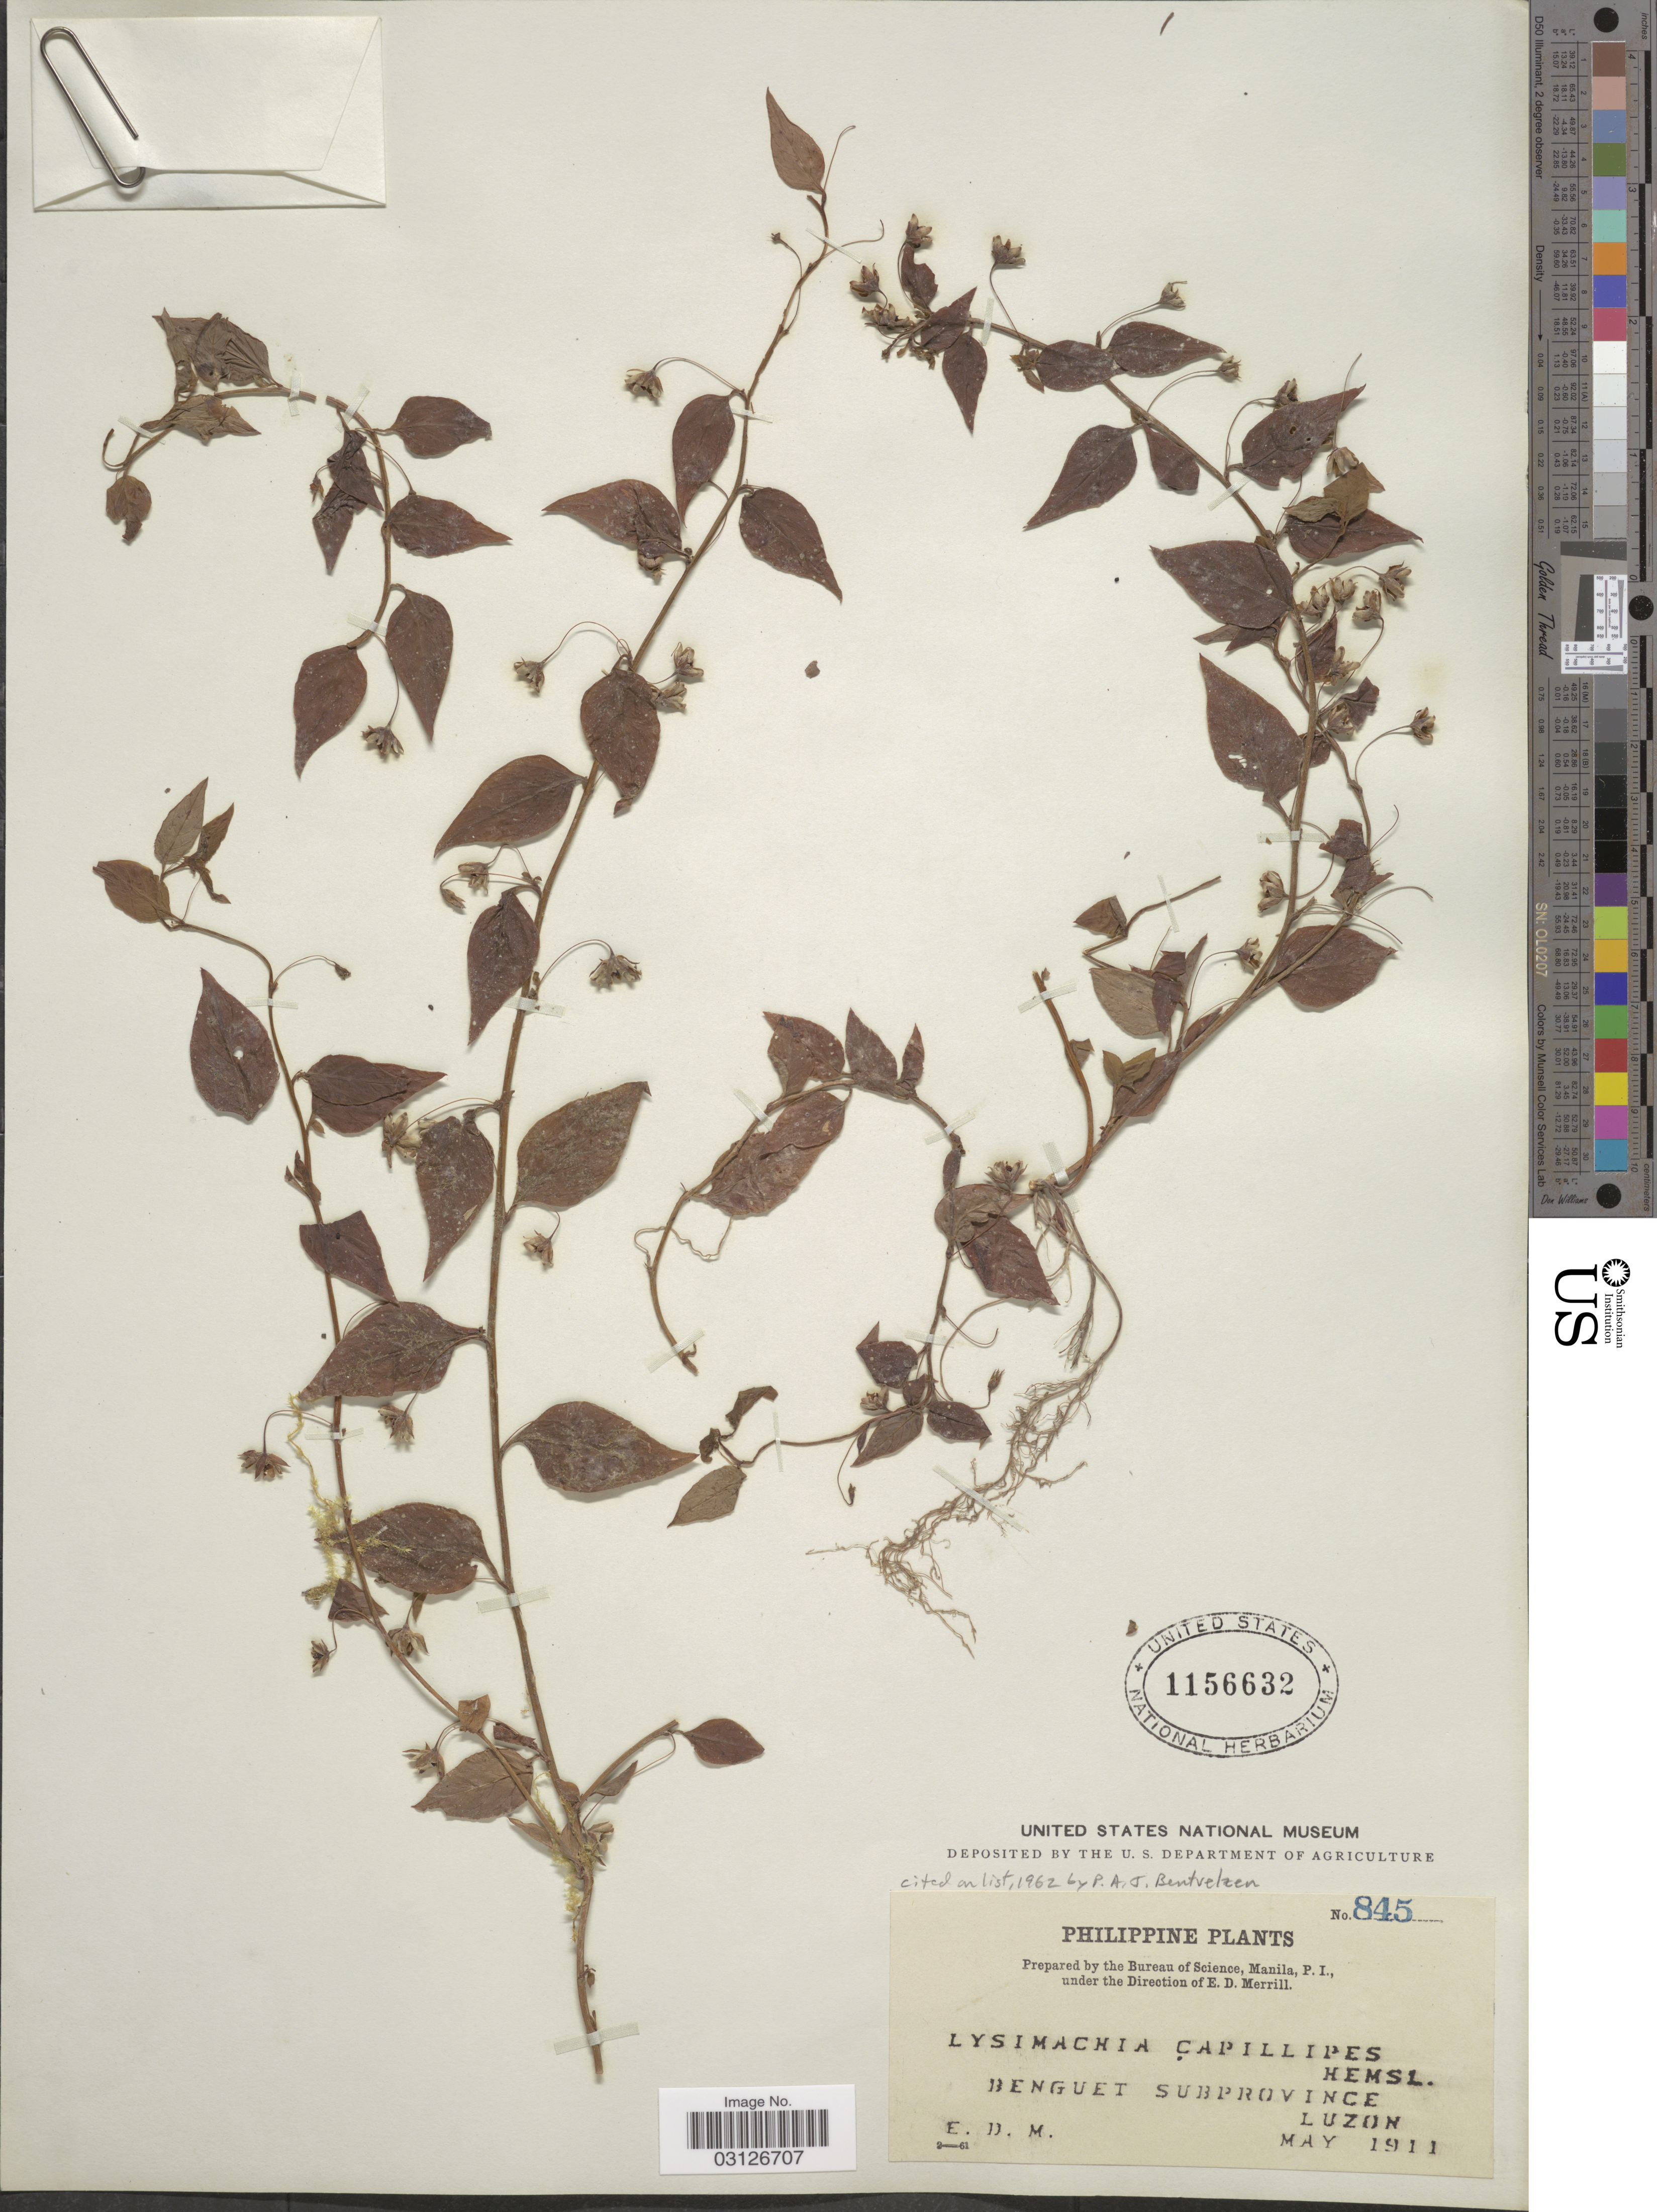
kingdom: Plantae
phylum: Tracheophyta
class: Magnoliopsida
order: Ericales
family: Primulaceae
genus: Lysimachia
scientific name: Lysimachia capillipes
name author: Hemsl.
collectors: E. D. Merrill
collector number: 845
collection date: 1911-05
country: Philippines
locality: Benguet subprovince. Luzon.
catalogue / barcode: US 1156632